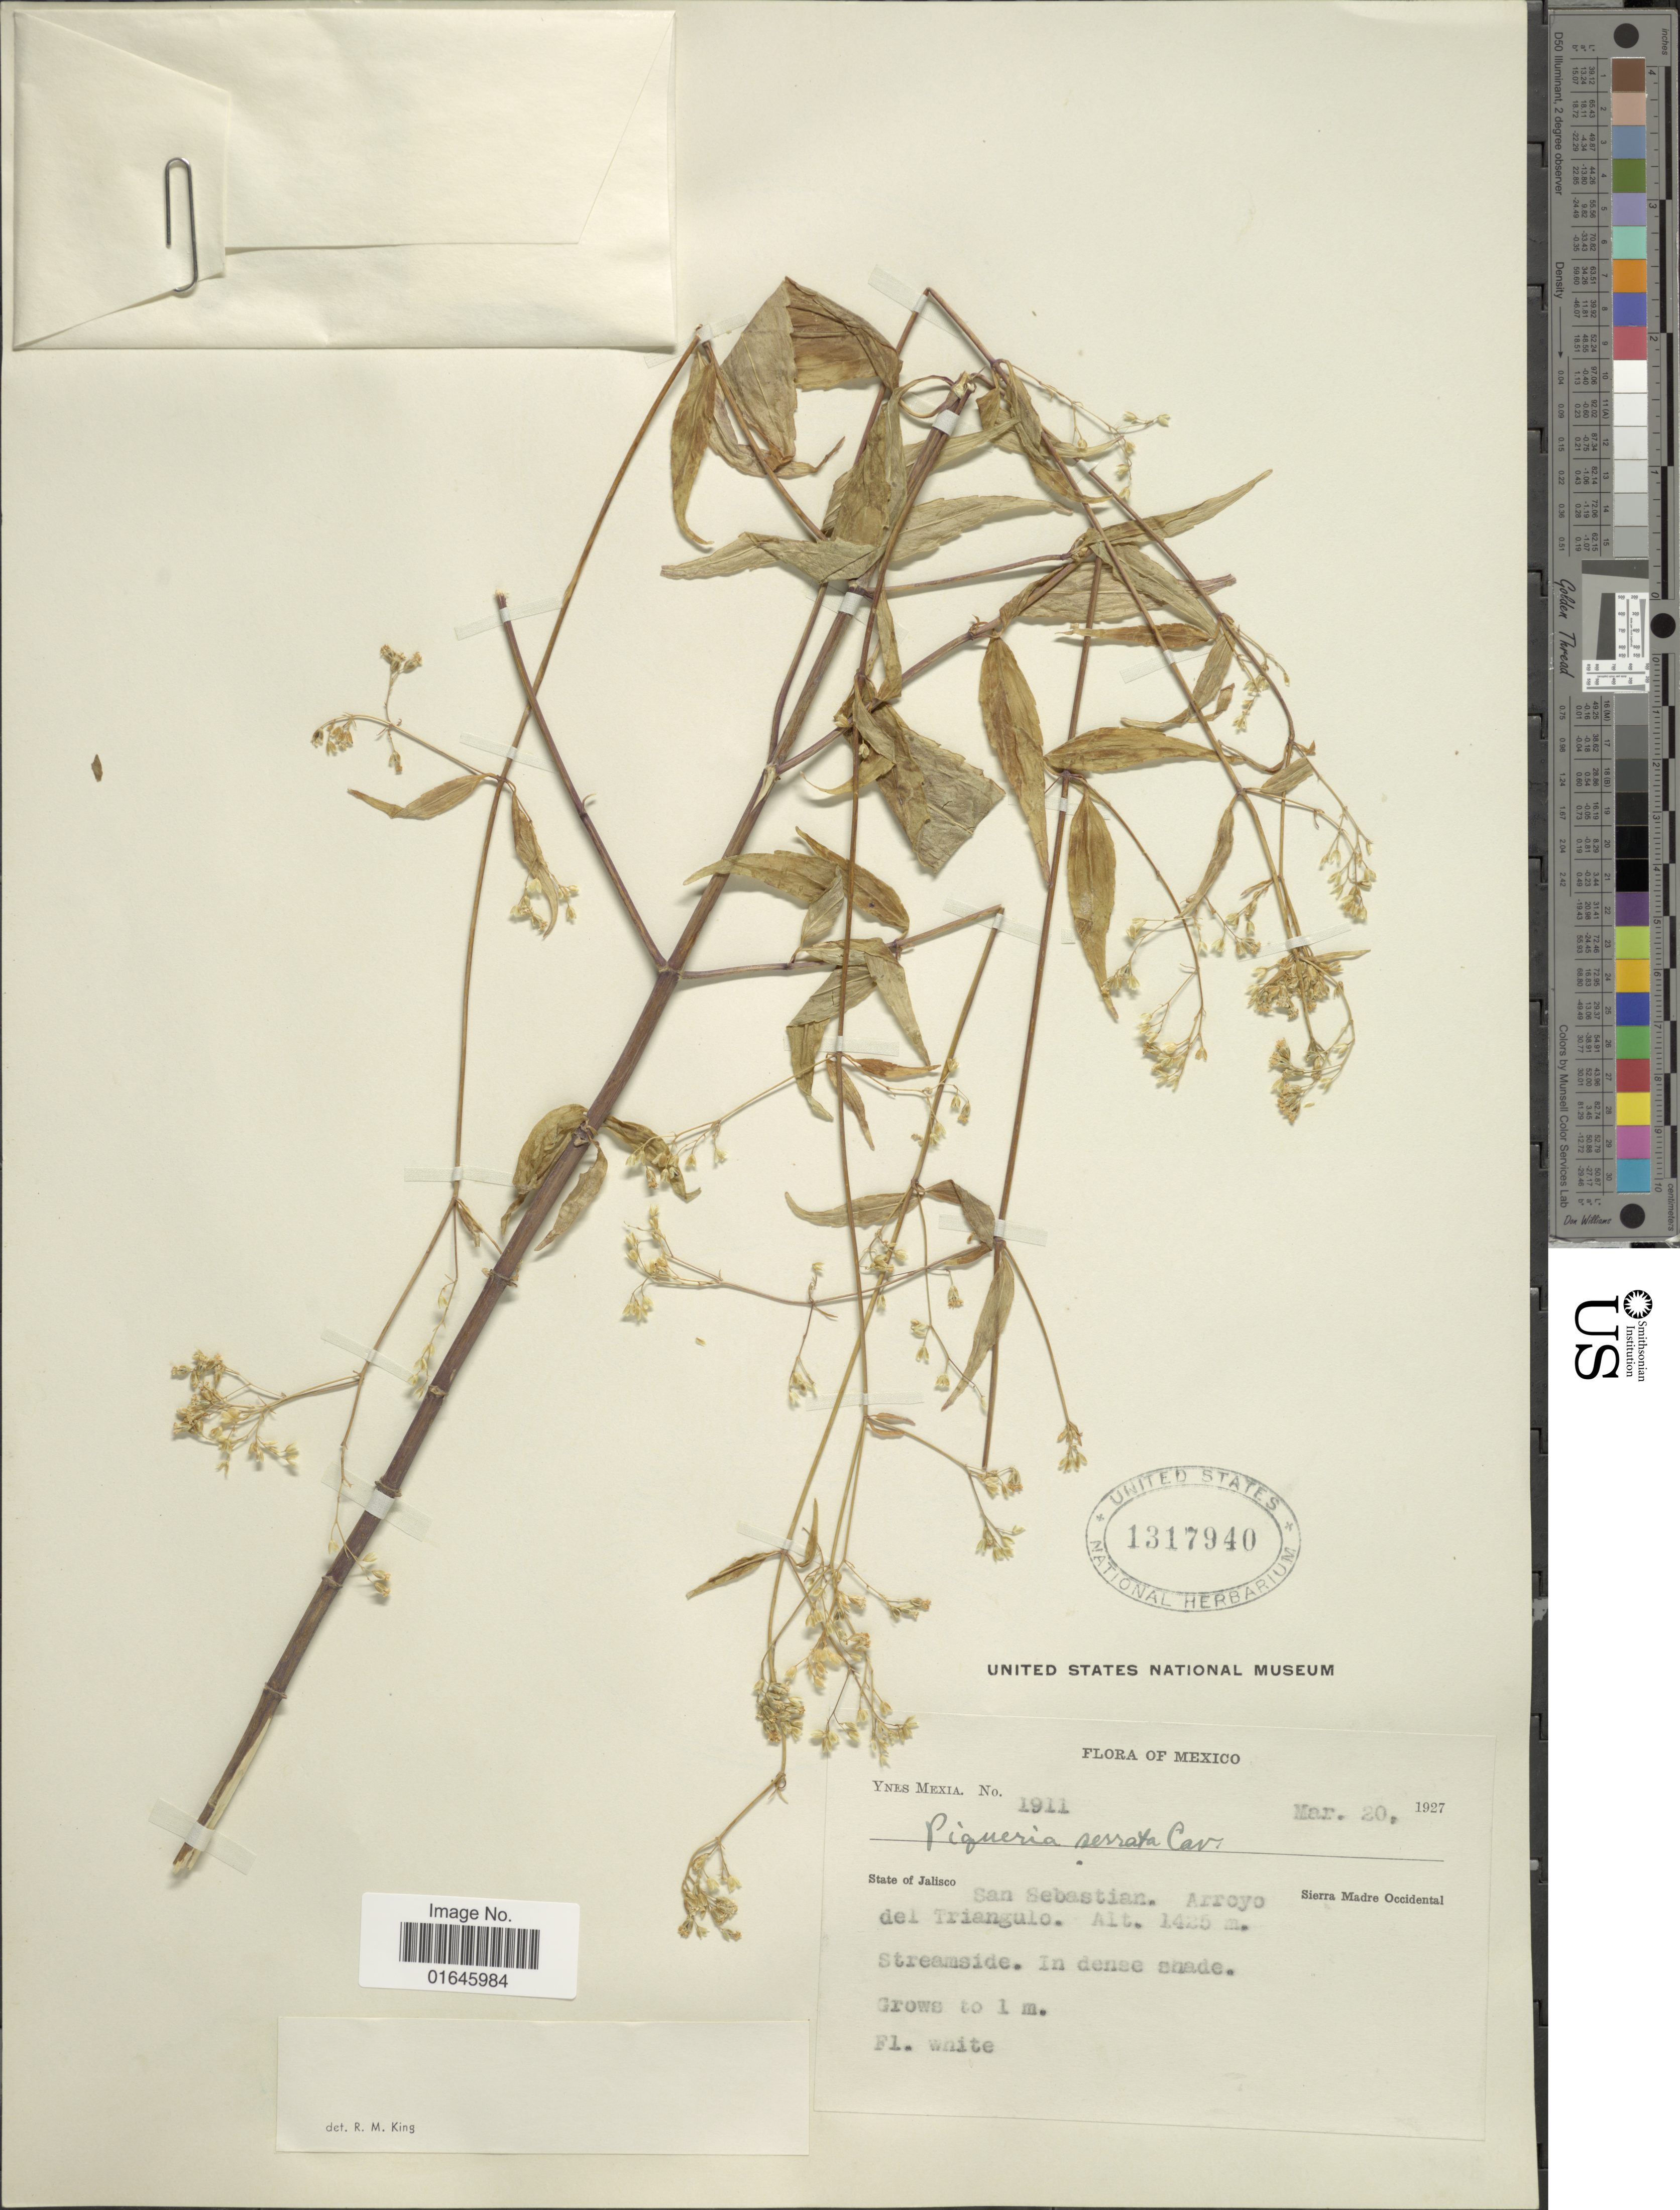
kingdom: Plantae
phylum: Tracheophyta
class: Magnoliopsida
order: Asterales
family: Asteraceae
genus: Piqueria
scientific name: Piqueria serrata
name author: A. Gray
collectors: Y. Mexia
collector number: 1911*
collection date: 1927-03-20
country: Mexico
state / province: Jalisco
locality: San Sebastian, Arroyo del Triangulo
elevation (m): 1425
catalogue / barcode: US 1317940